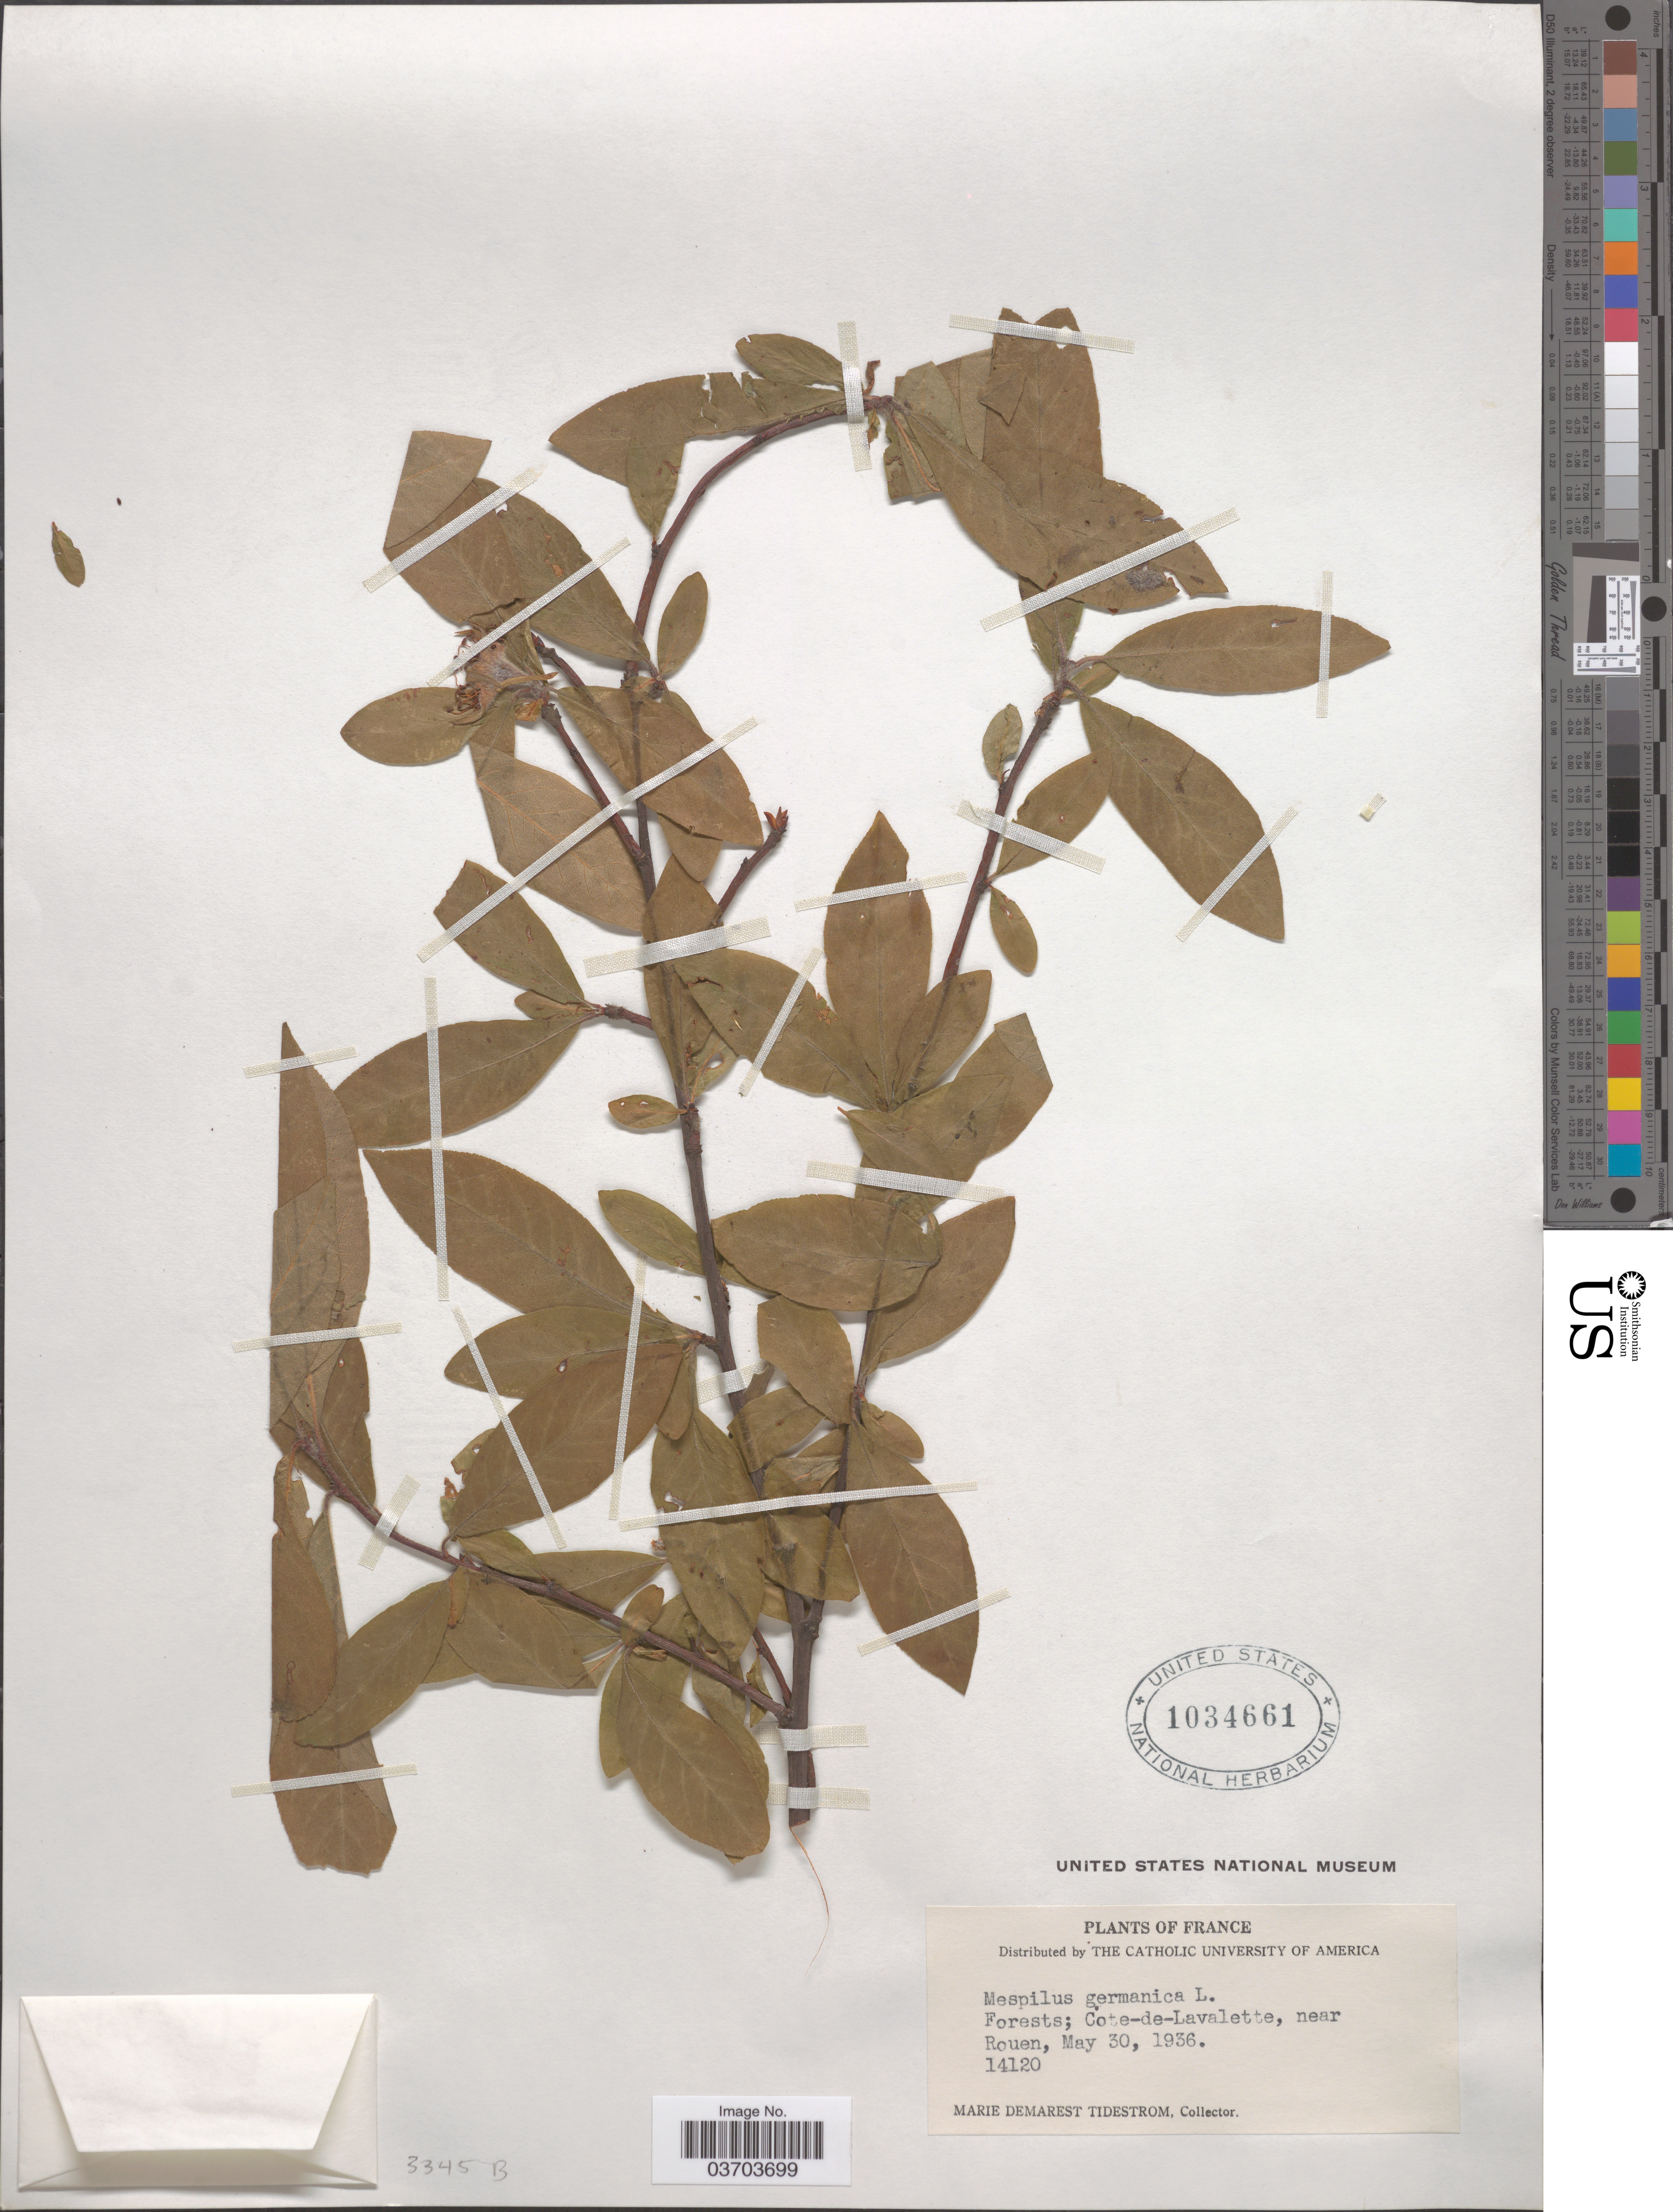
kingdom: Plantae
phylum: Tracheophyta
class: Magnoliopsida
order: Rosales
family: Rosaceae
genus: Crataegus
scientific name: Crataegus germanica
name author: (L.) Kuntze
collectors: M. Tidestrom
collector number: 14120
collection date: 1936-05-30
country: France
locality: Cote-de-Lavalette, near Rouen.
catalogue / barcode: US 1034661